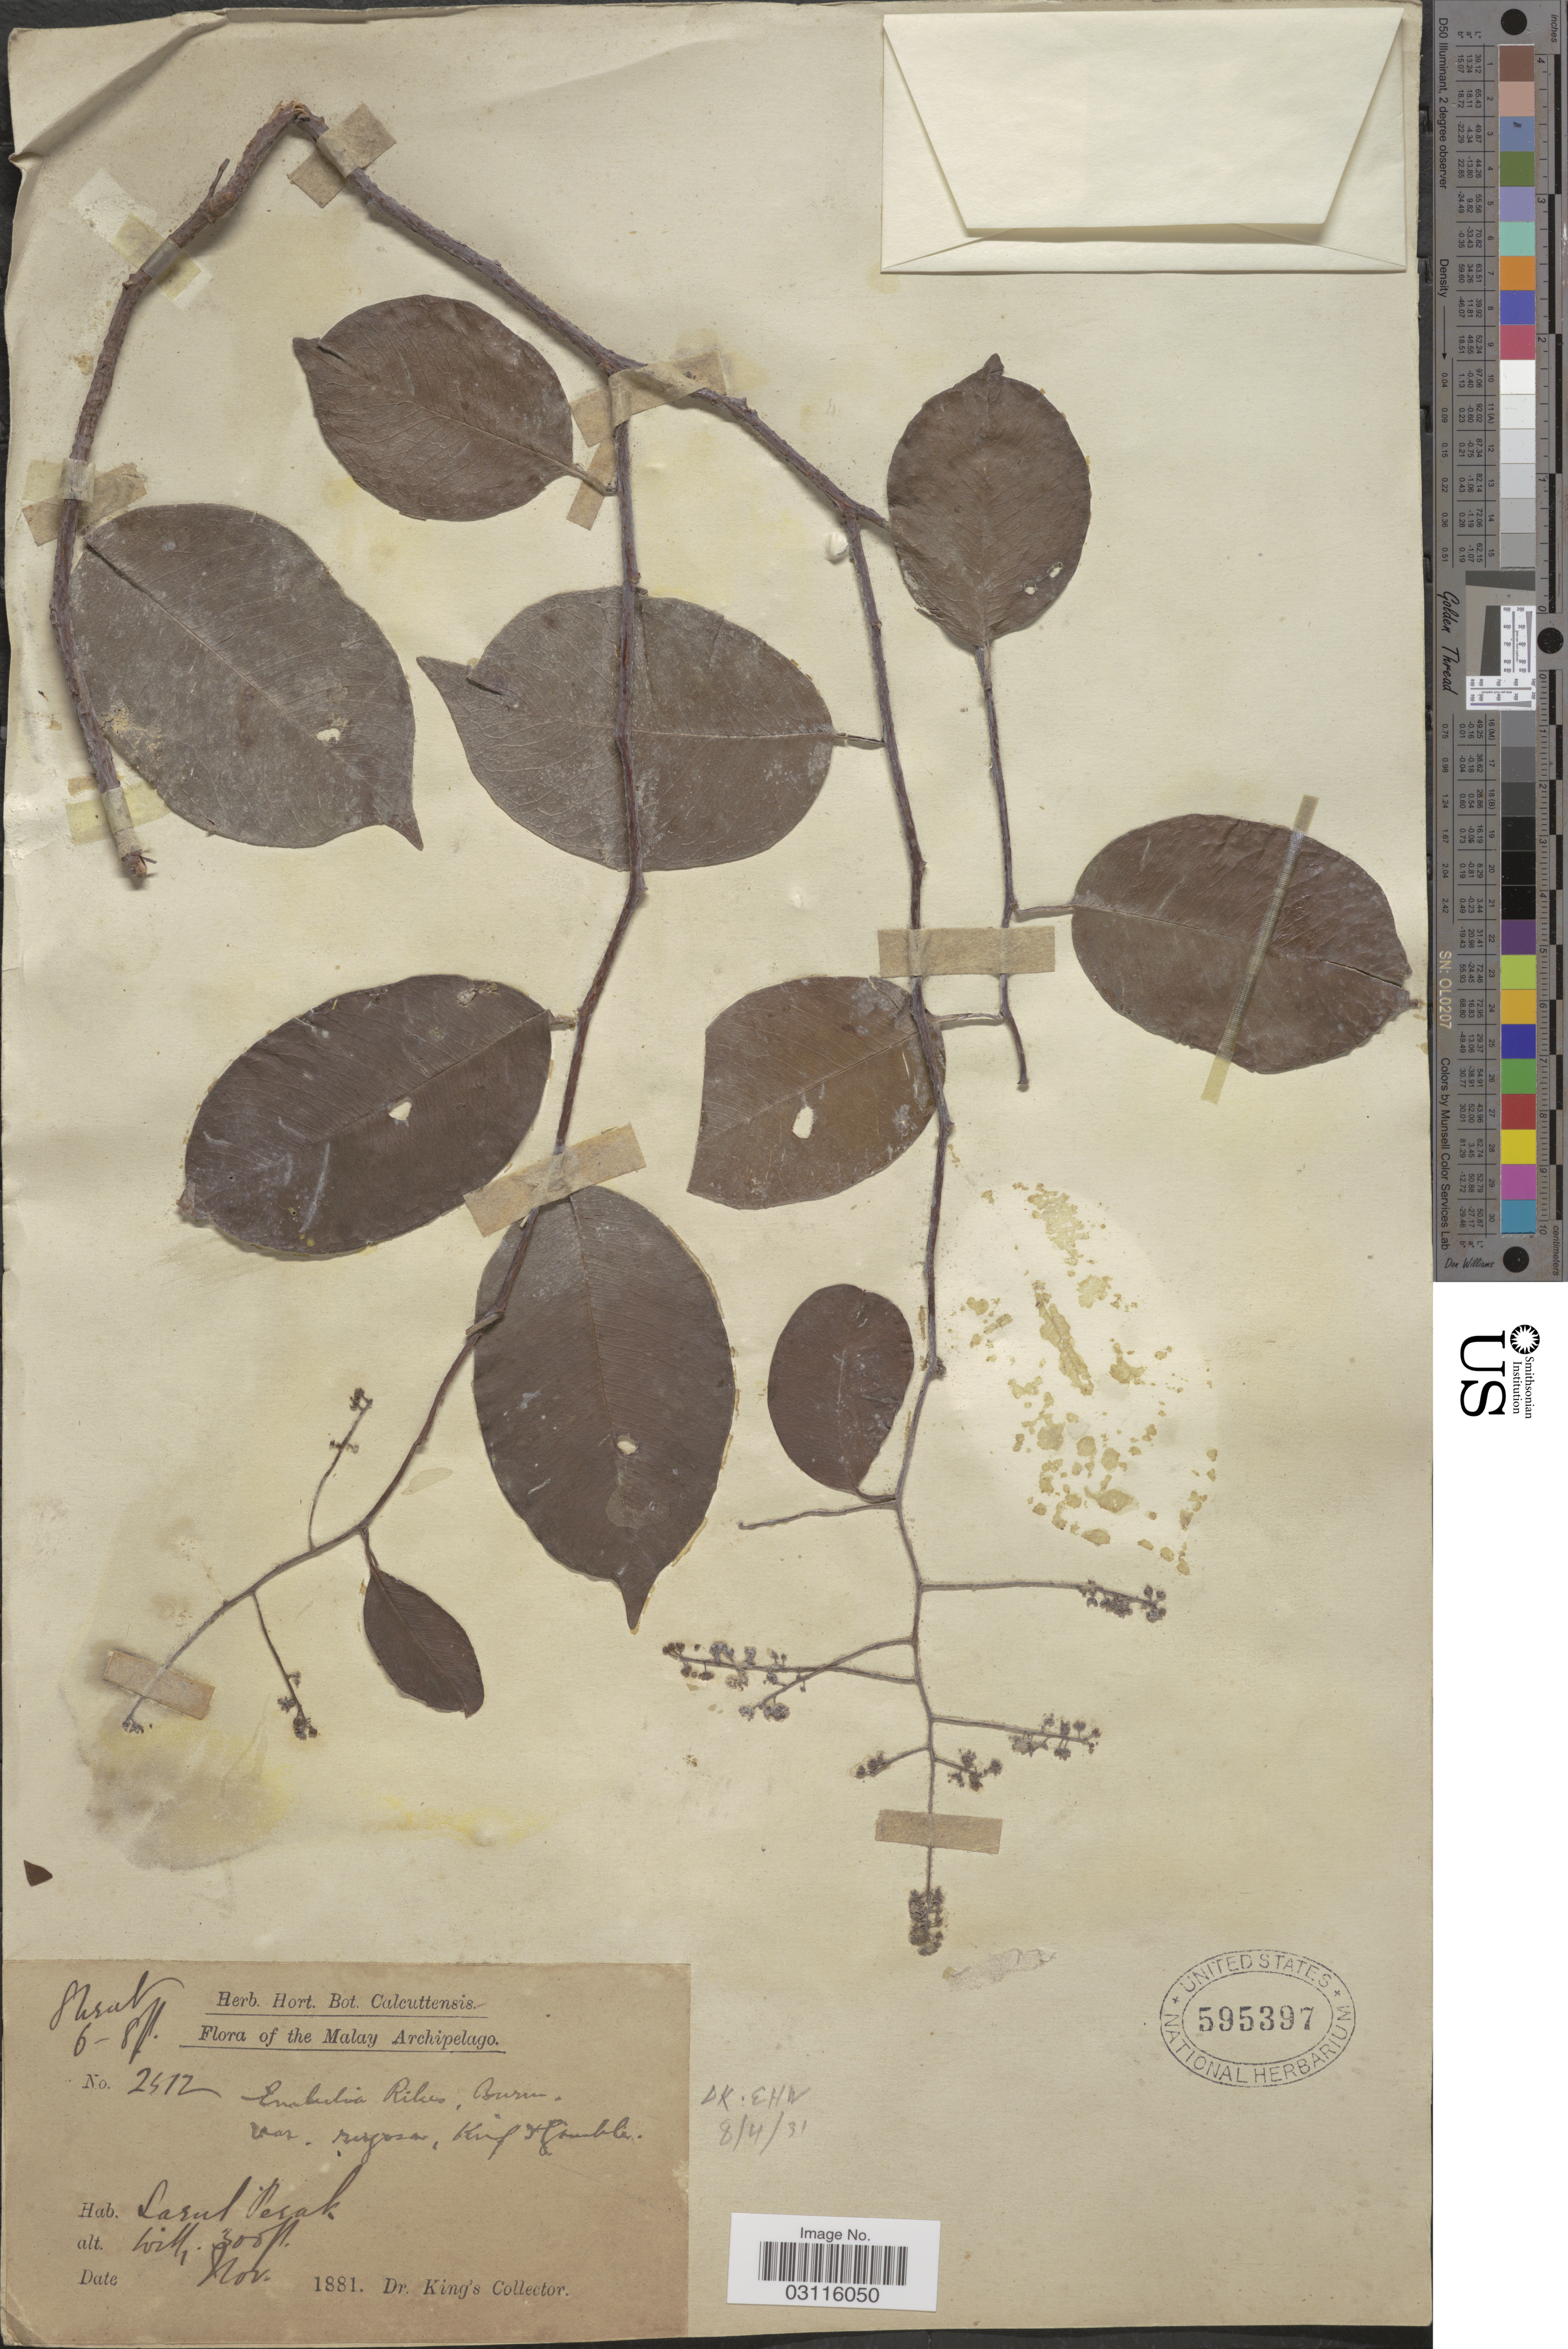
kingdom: Plantae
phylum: Tracheophyta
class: Magnoliopsida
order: Ericales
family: Primulaceae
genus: Embelia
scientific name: Embelia ribes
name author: Burm. f.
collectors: Dr. King's collector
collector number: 2412*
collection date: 1881-11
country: Malaysia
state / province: Perak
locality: The Malay Archipelago. Larul Perak.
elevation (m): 91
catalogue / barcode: US 595397